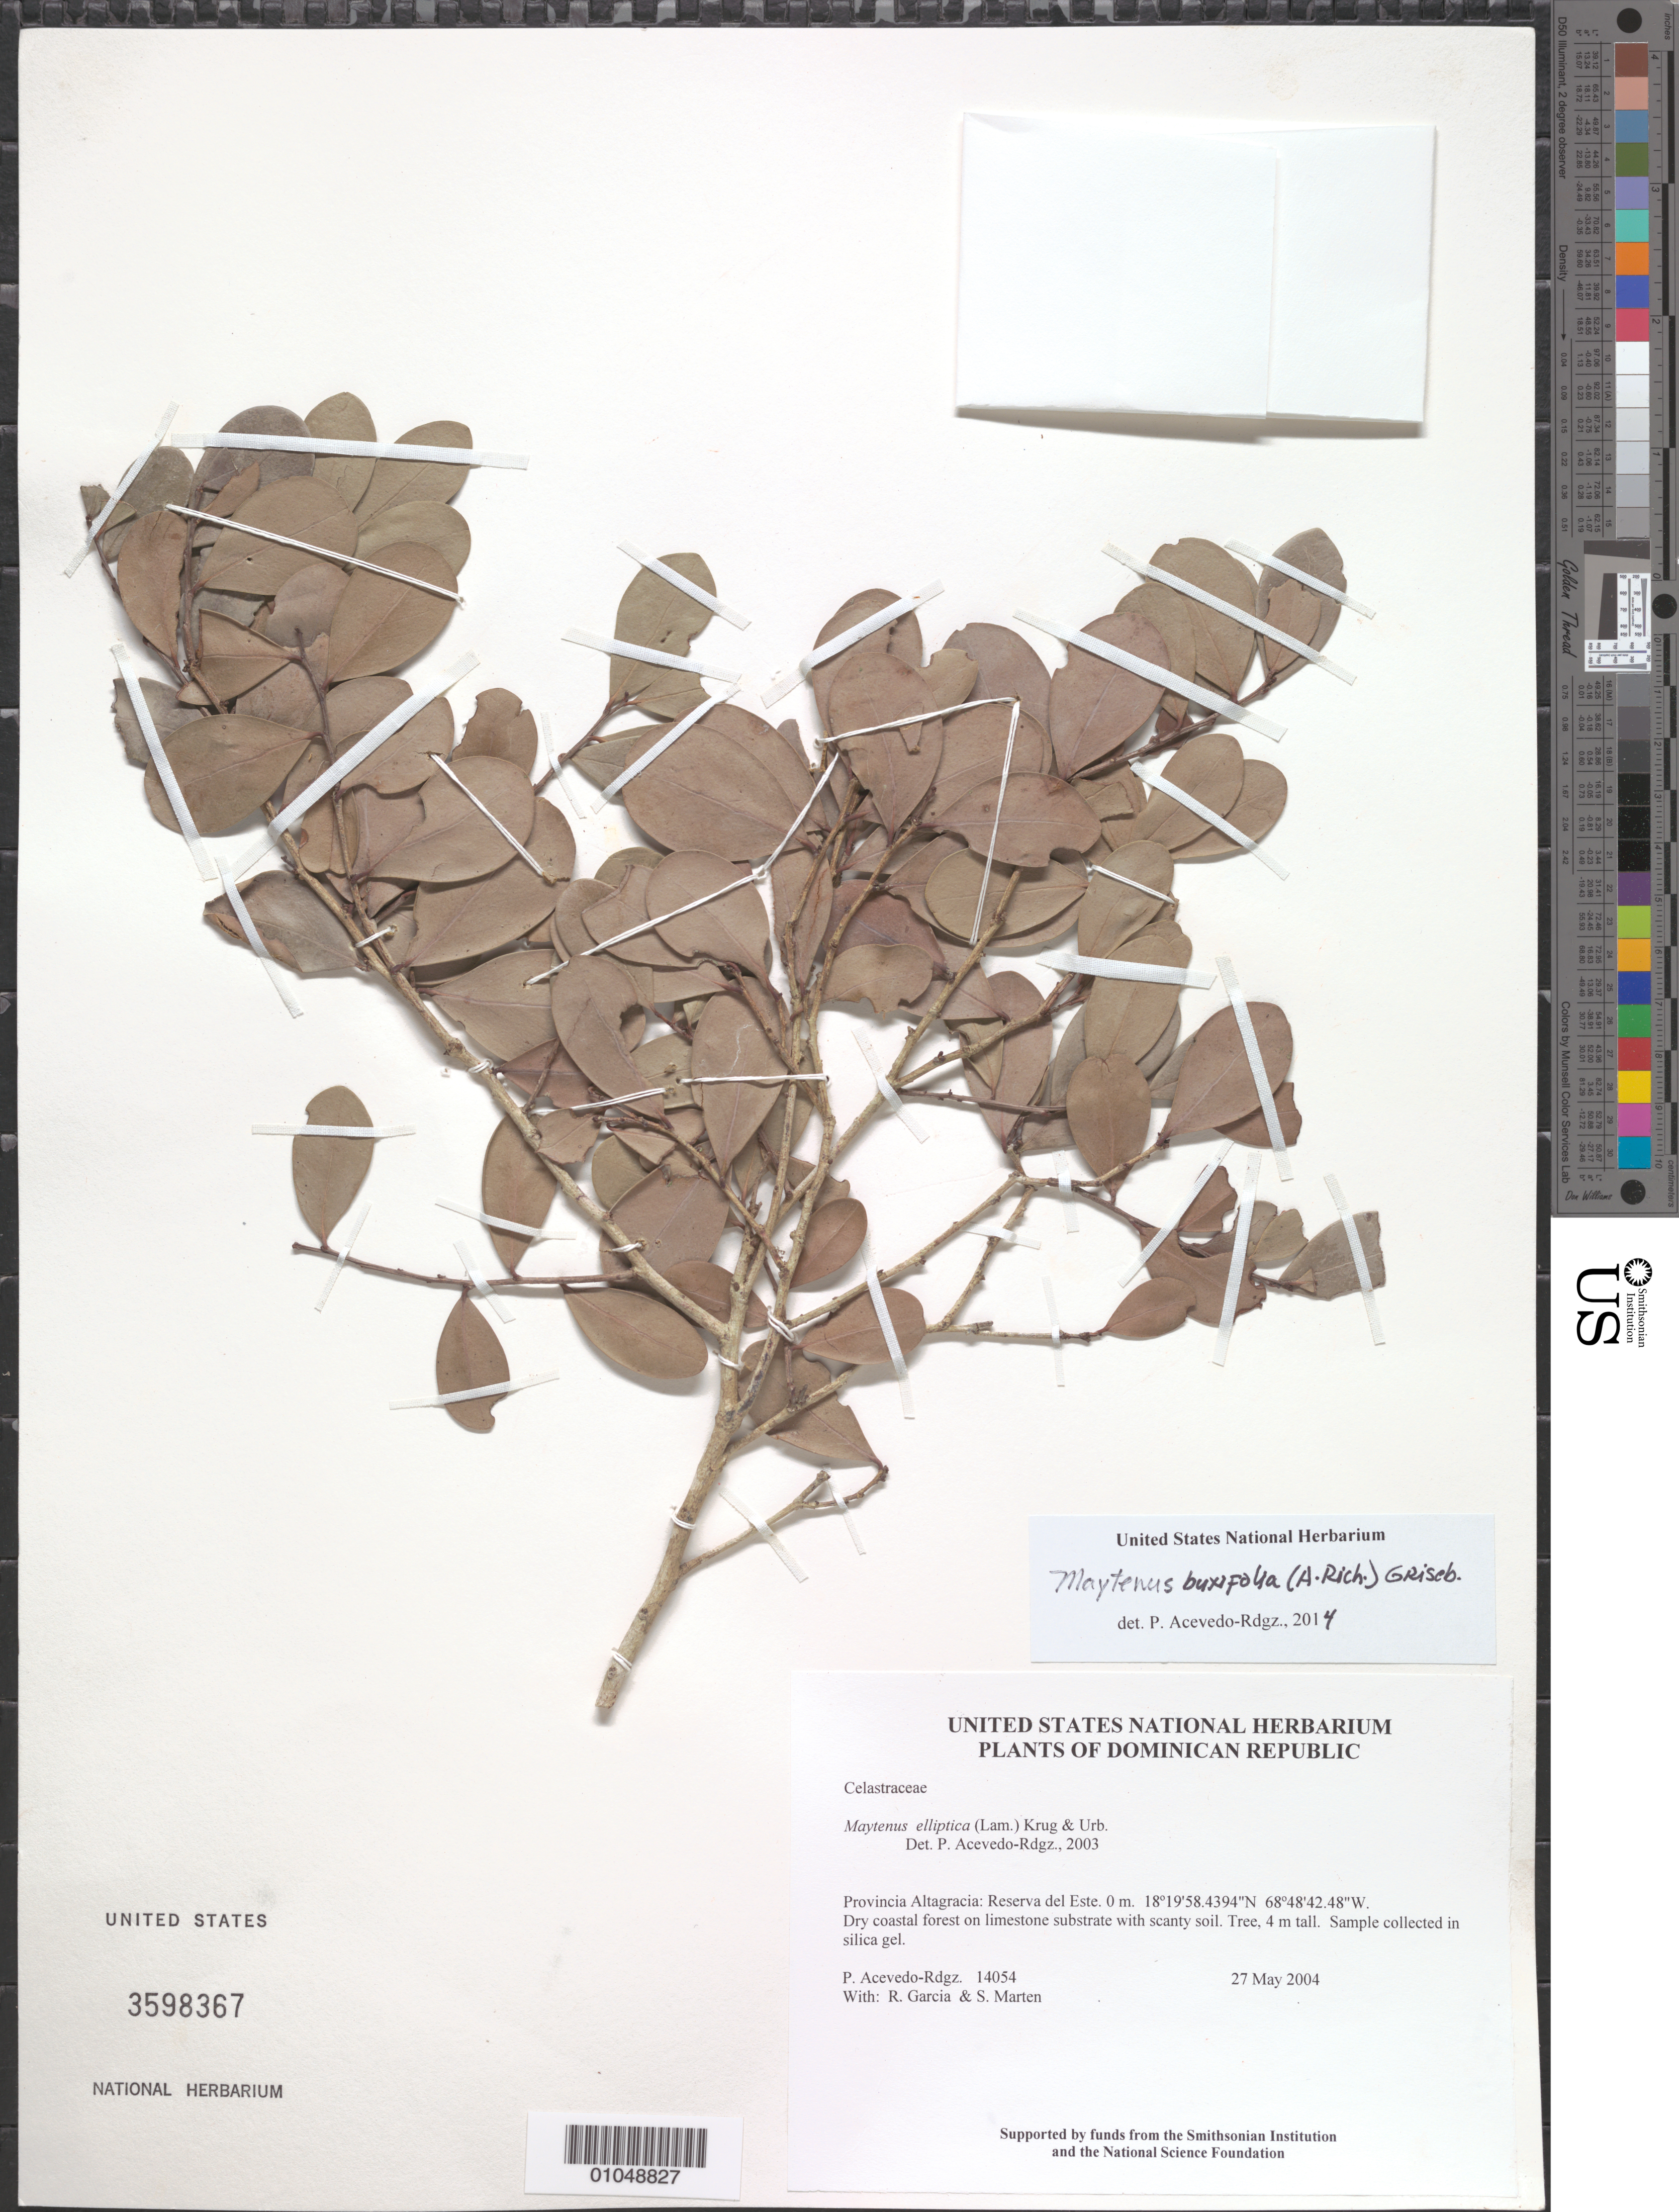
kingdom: Plantae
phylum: Tracheophyta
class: Magnoliopsida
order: Celastrales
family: Celastraceae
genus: Maytenus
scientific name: Maytenus buxifolia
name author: (A. Rich.) Griseb.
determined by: Acevedo-Rodríguez, P., (BOT), Smithsonian Institution - National Museum of Natural History (UNITED STATES)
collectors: P. Acevedo-Rodr., R. G. García & S. Marten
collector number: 14054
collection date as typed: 27 May 2004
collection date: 2004-05-27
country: Dominican Republic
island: Hispaniola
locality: Provincia Altagracia: Reserva del Este.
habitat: Dry coastal forest on limestone substrate with scanty soil.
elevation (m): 0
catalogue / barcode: US 3598367